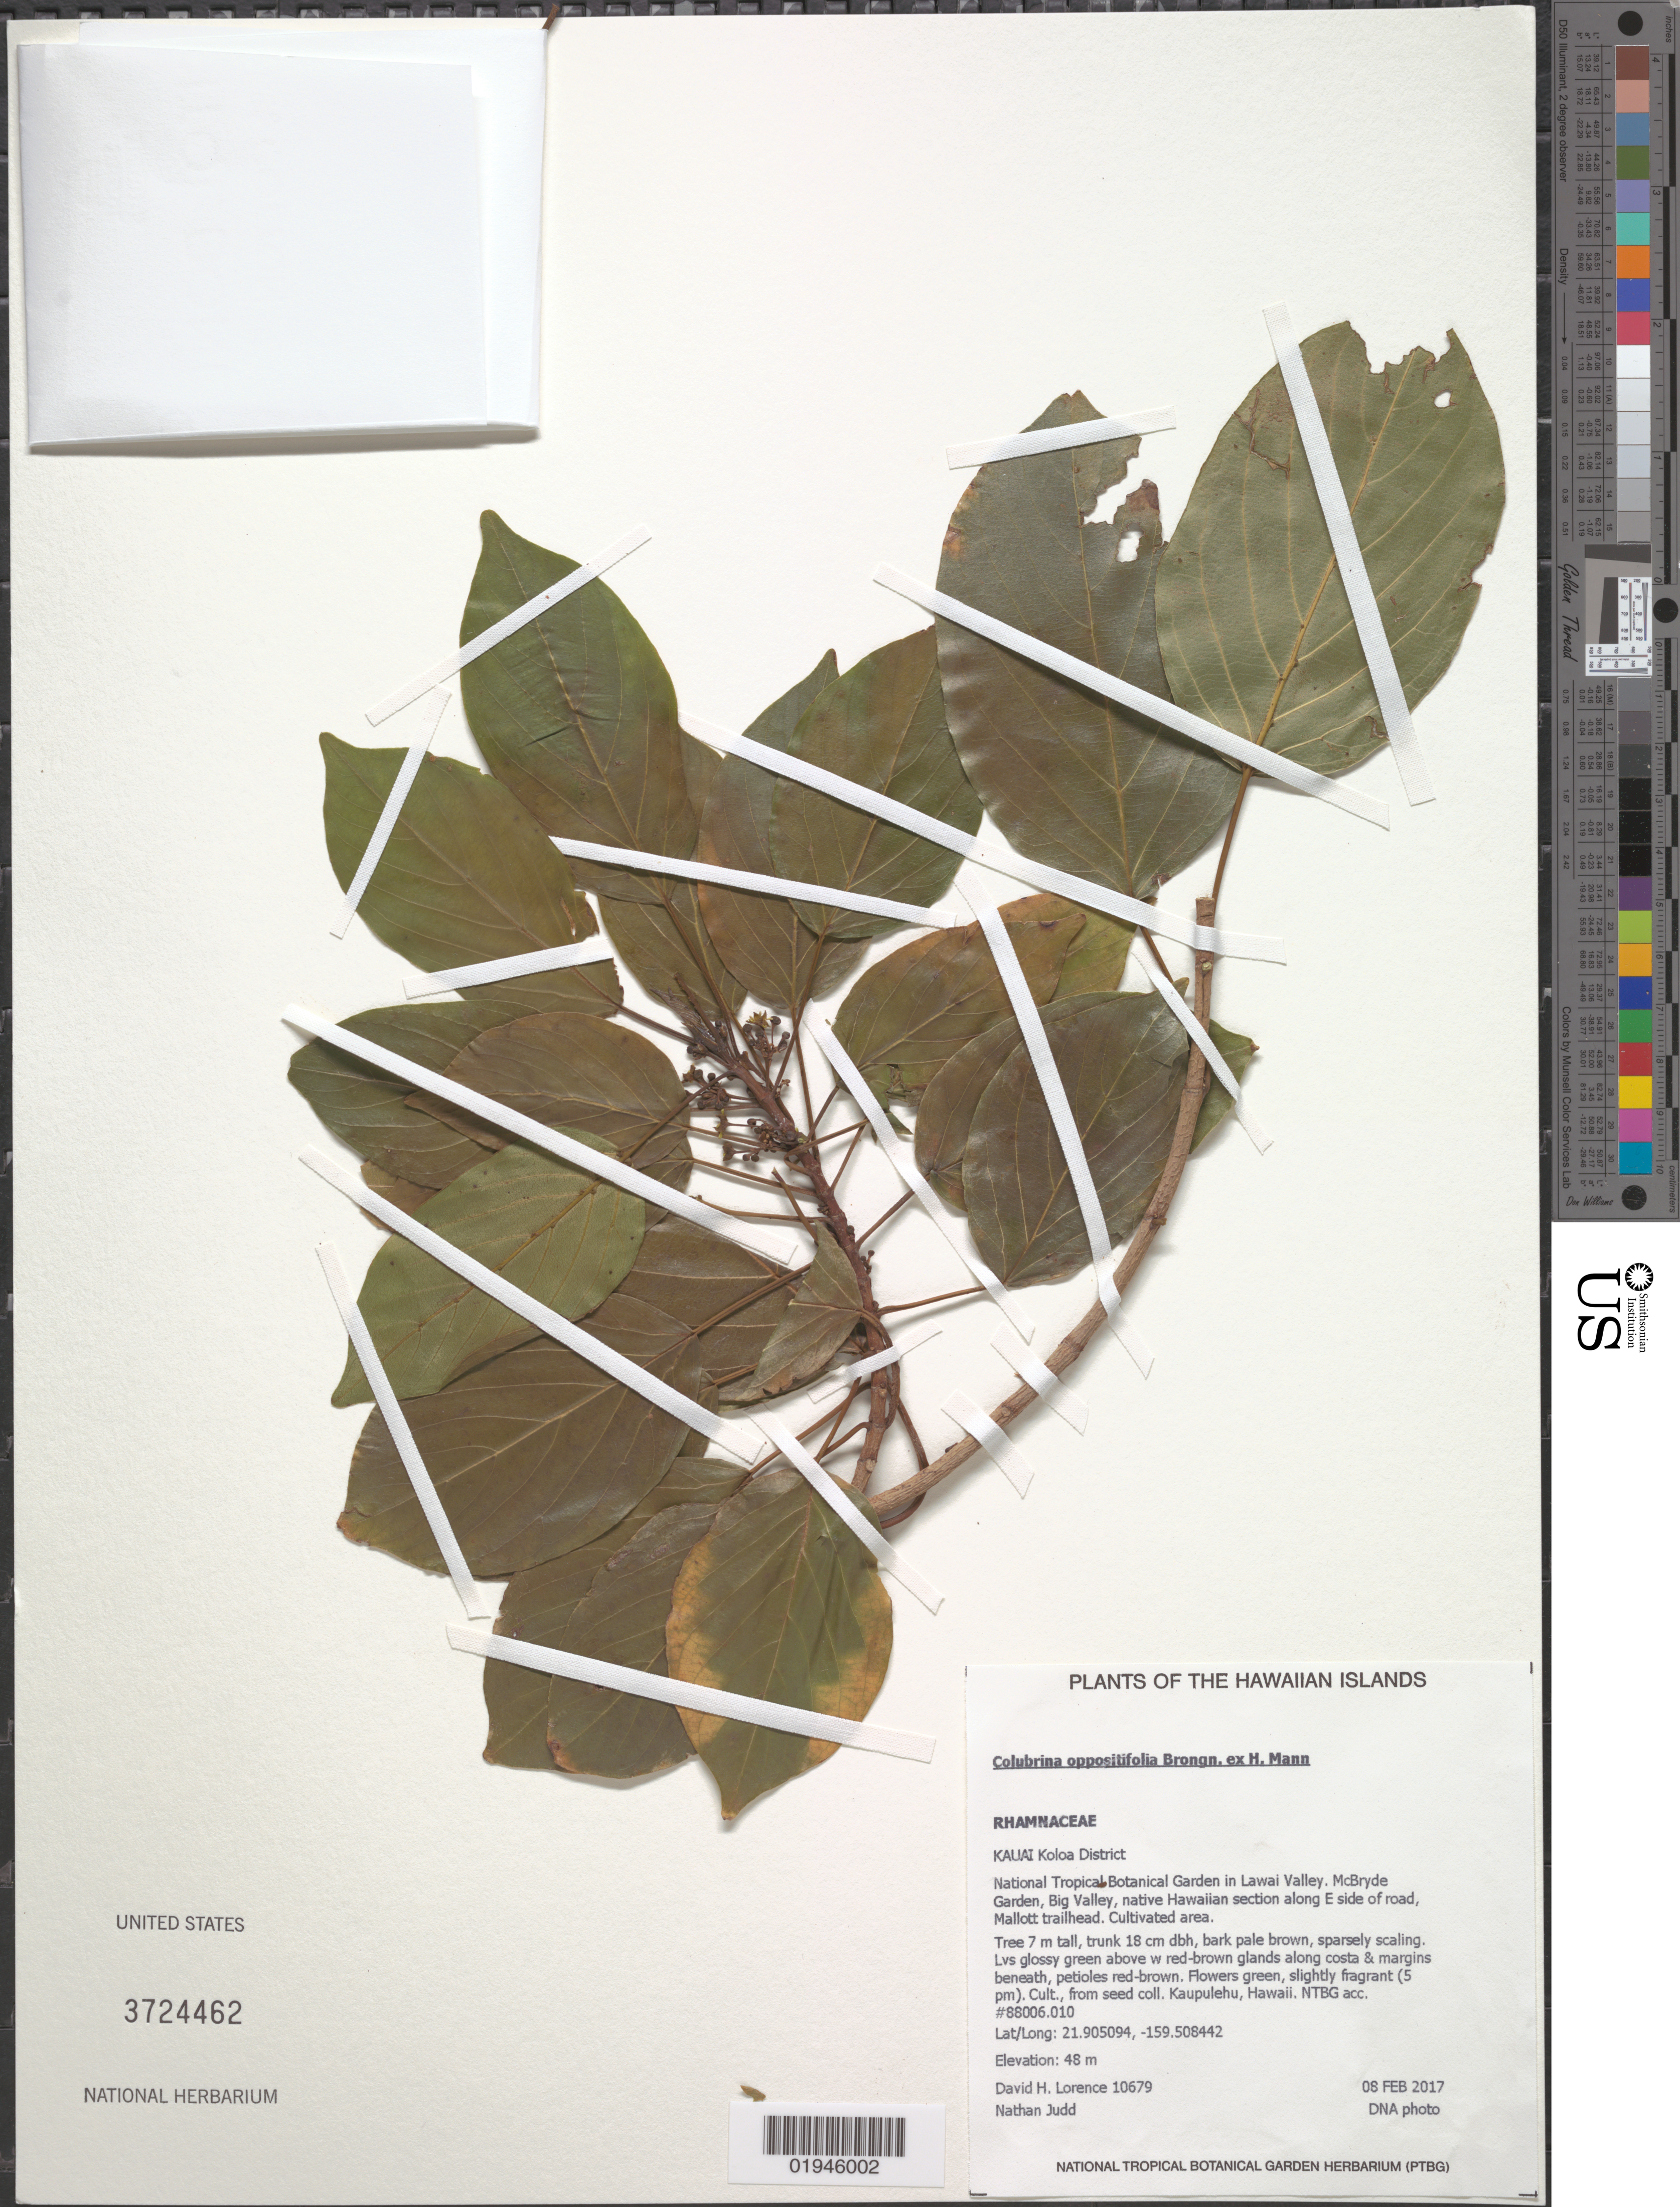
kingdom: Plantae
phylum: Tracheophyta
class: Magnoliopsida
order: Rosales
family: Rhamnaceae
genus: Colubrina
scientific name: Colubrina oppositifolia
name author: Brongn. ex H. Mann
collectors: D. Lorence & N. Judd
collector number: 10679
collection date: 2017-02-08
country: United States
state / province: Hawaii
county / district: Kauai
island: Kaua'i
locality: Koloa District, National Tropical Botanical Garden in Lawai Valley, McBryde Garden, Big Valley, native Hawaiian section along E side of road, Mallott Trailhead.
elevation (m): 48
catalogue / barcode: US 3724462